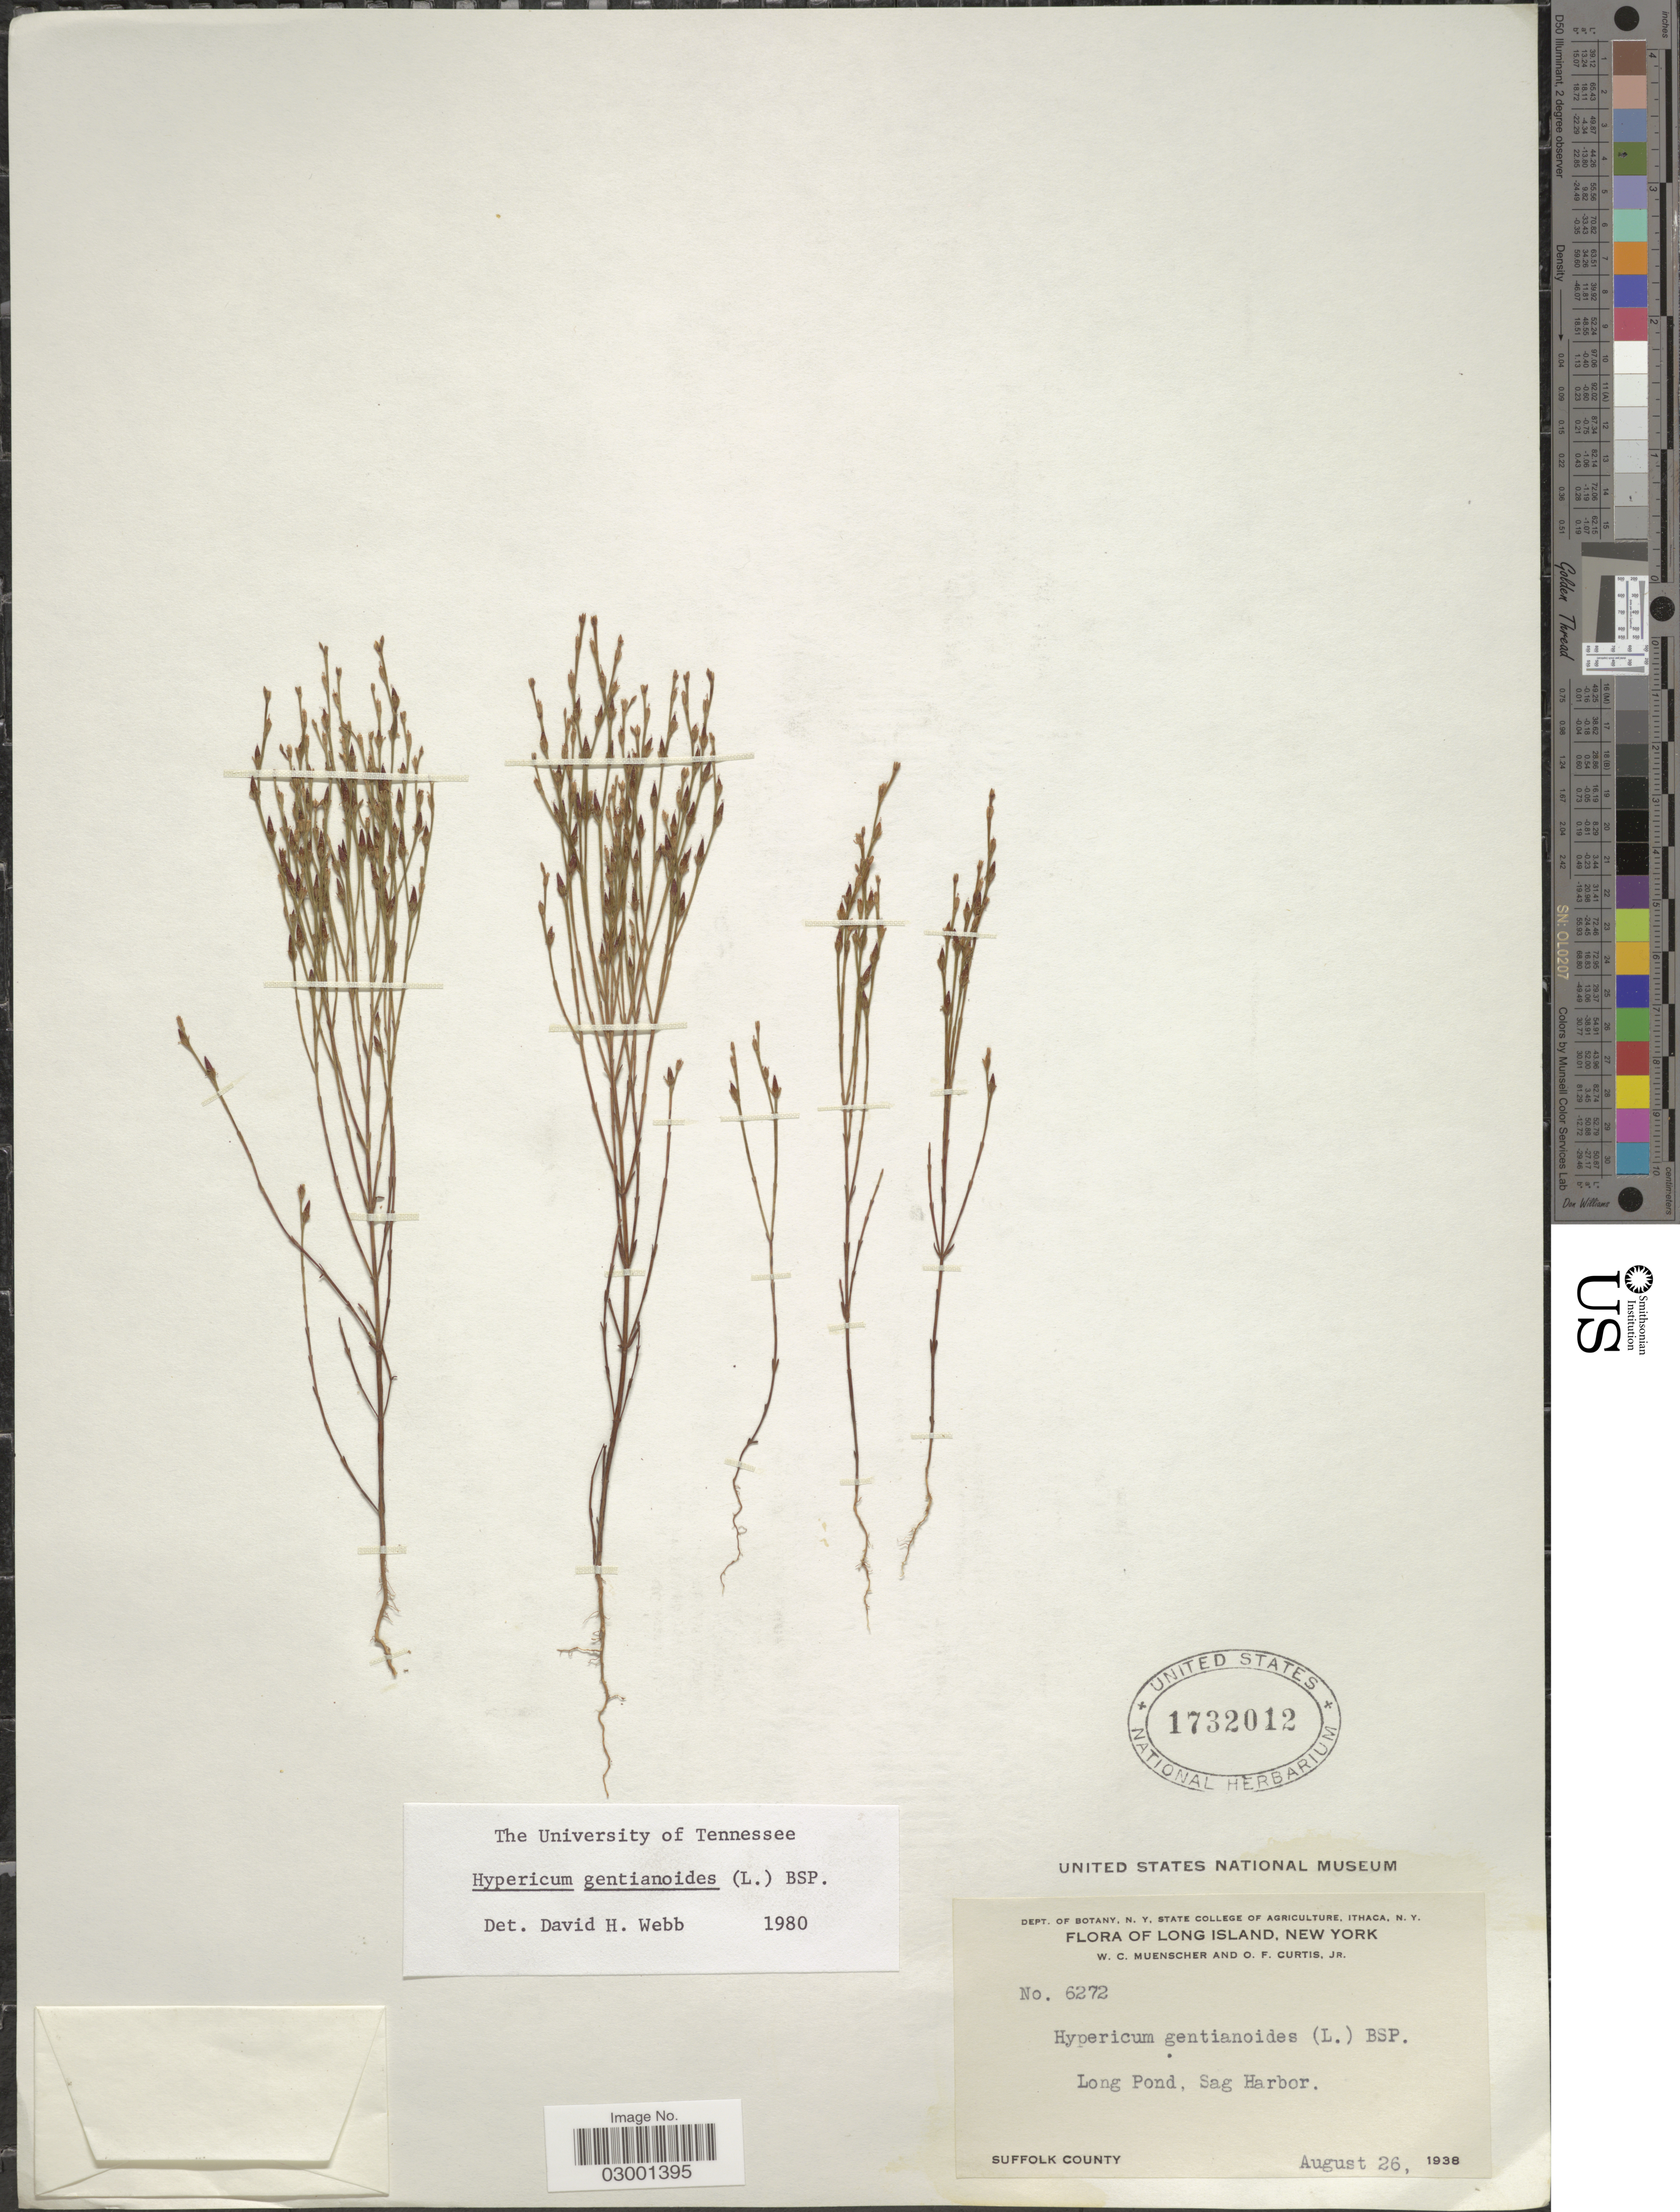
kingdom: Plantae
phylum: Tracheophyta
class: Magnoliopsida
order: Malpighiales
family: Hypericaceae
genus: Hypericum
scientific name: Hypericum gentianoides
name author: (L.) Britton, Stearns & Poggenb.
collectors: W. Muenscher & O. Curtis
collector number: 6272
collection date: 1938-08-26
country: United States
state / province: New York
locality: Long Island. Long Pond, Sag Harbor. Suffolk County.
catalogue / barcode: US 1732012